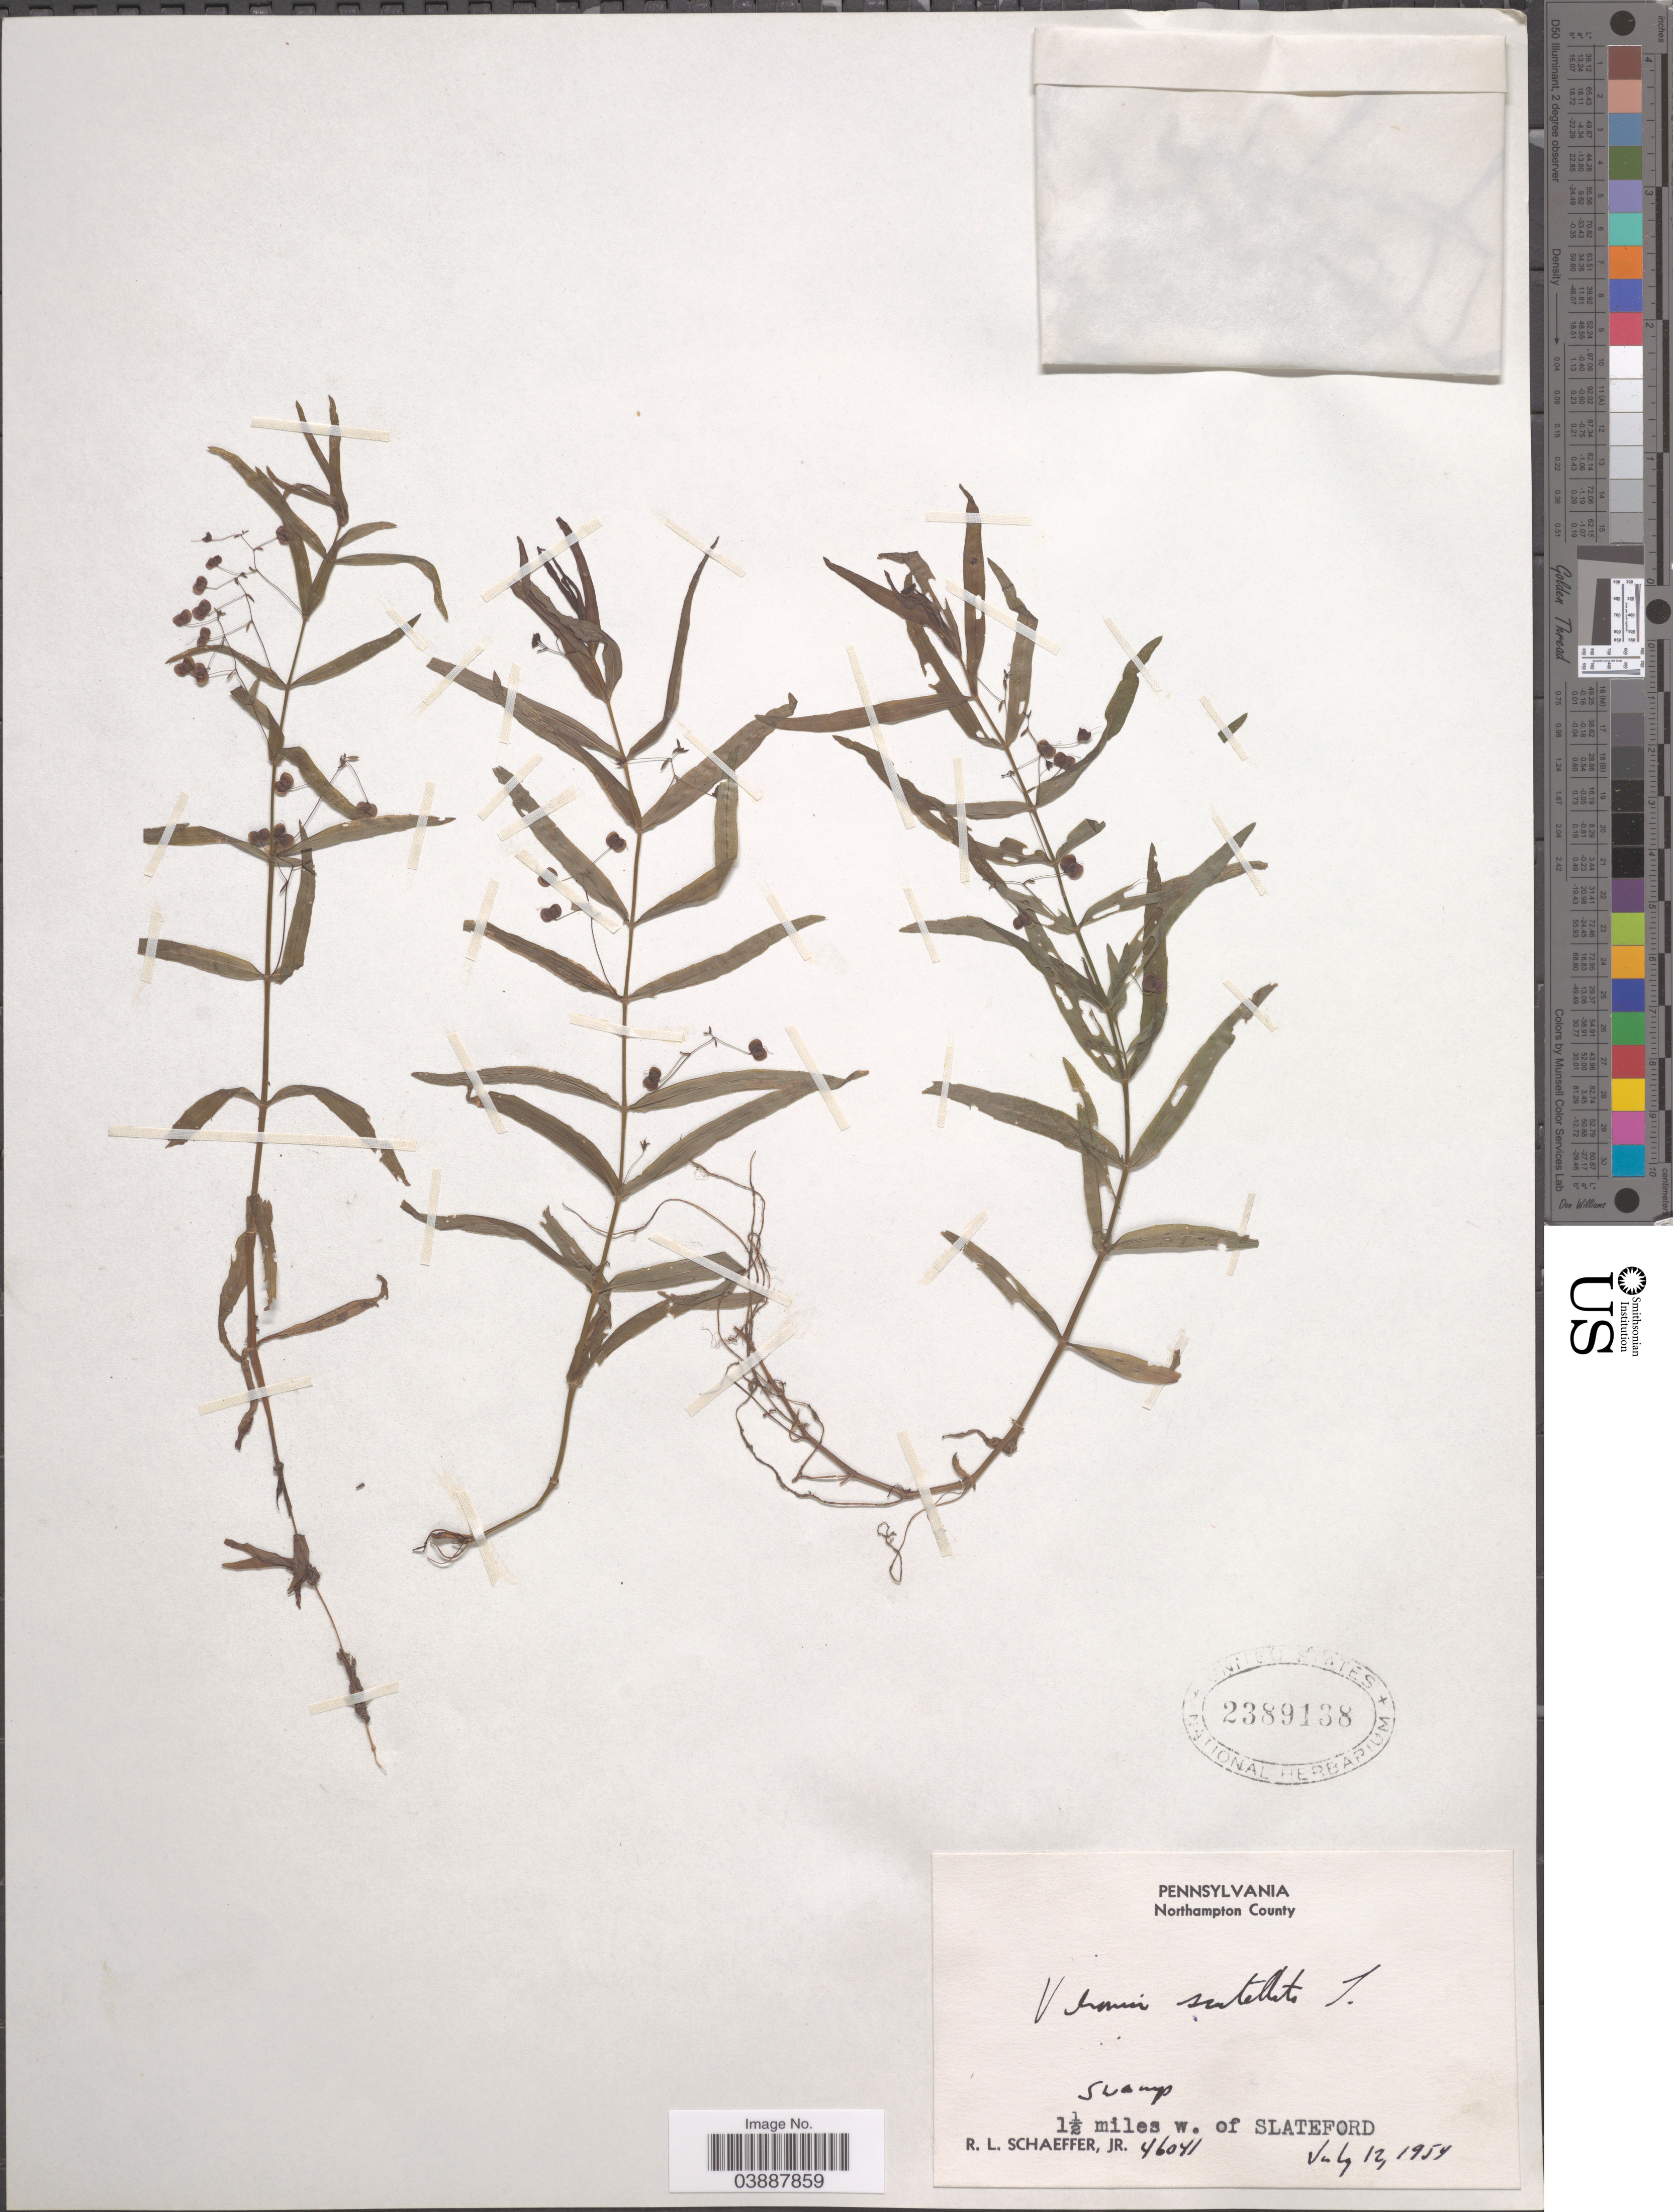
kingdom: Plantae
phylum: Tracheophyta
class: Magnoliopsida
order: Lamiales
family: Plantaginaceae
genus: Veronica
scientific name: Veronica scutellata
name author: L.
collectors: R. L. Schaeffer Jr.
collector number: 46041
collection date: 1954-07-12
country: United States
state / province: Pennsylvania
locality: Northampton County. 1½ miles w. of Slateford.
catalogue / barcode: US 2389138